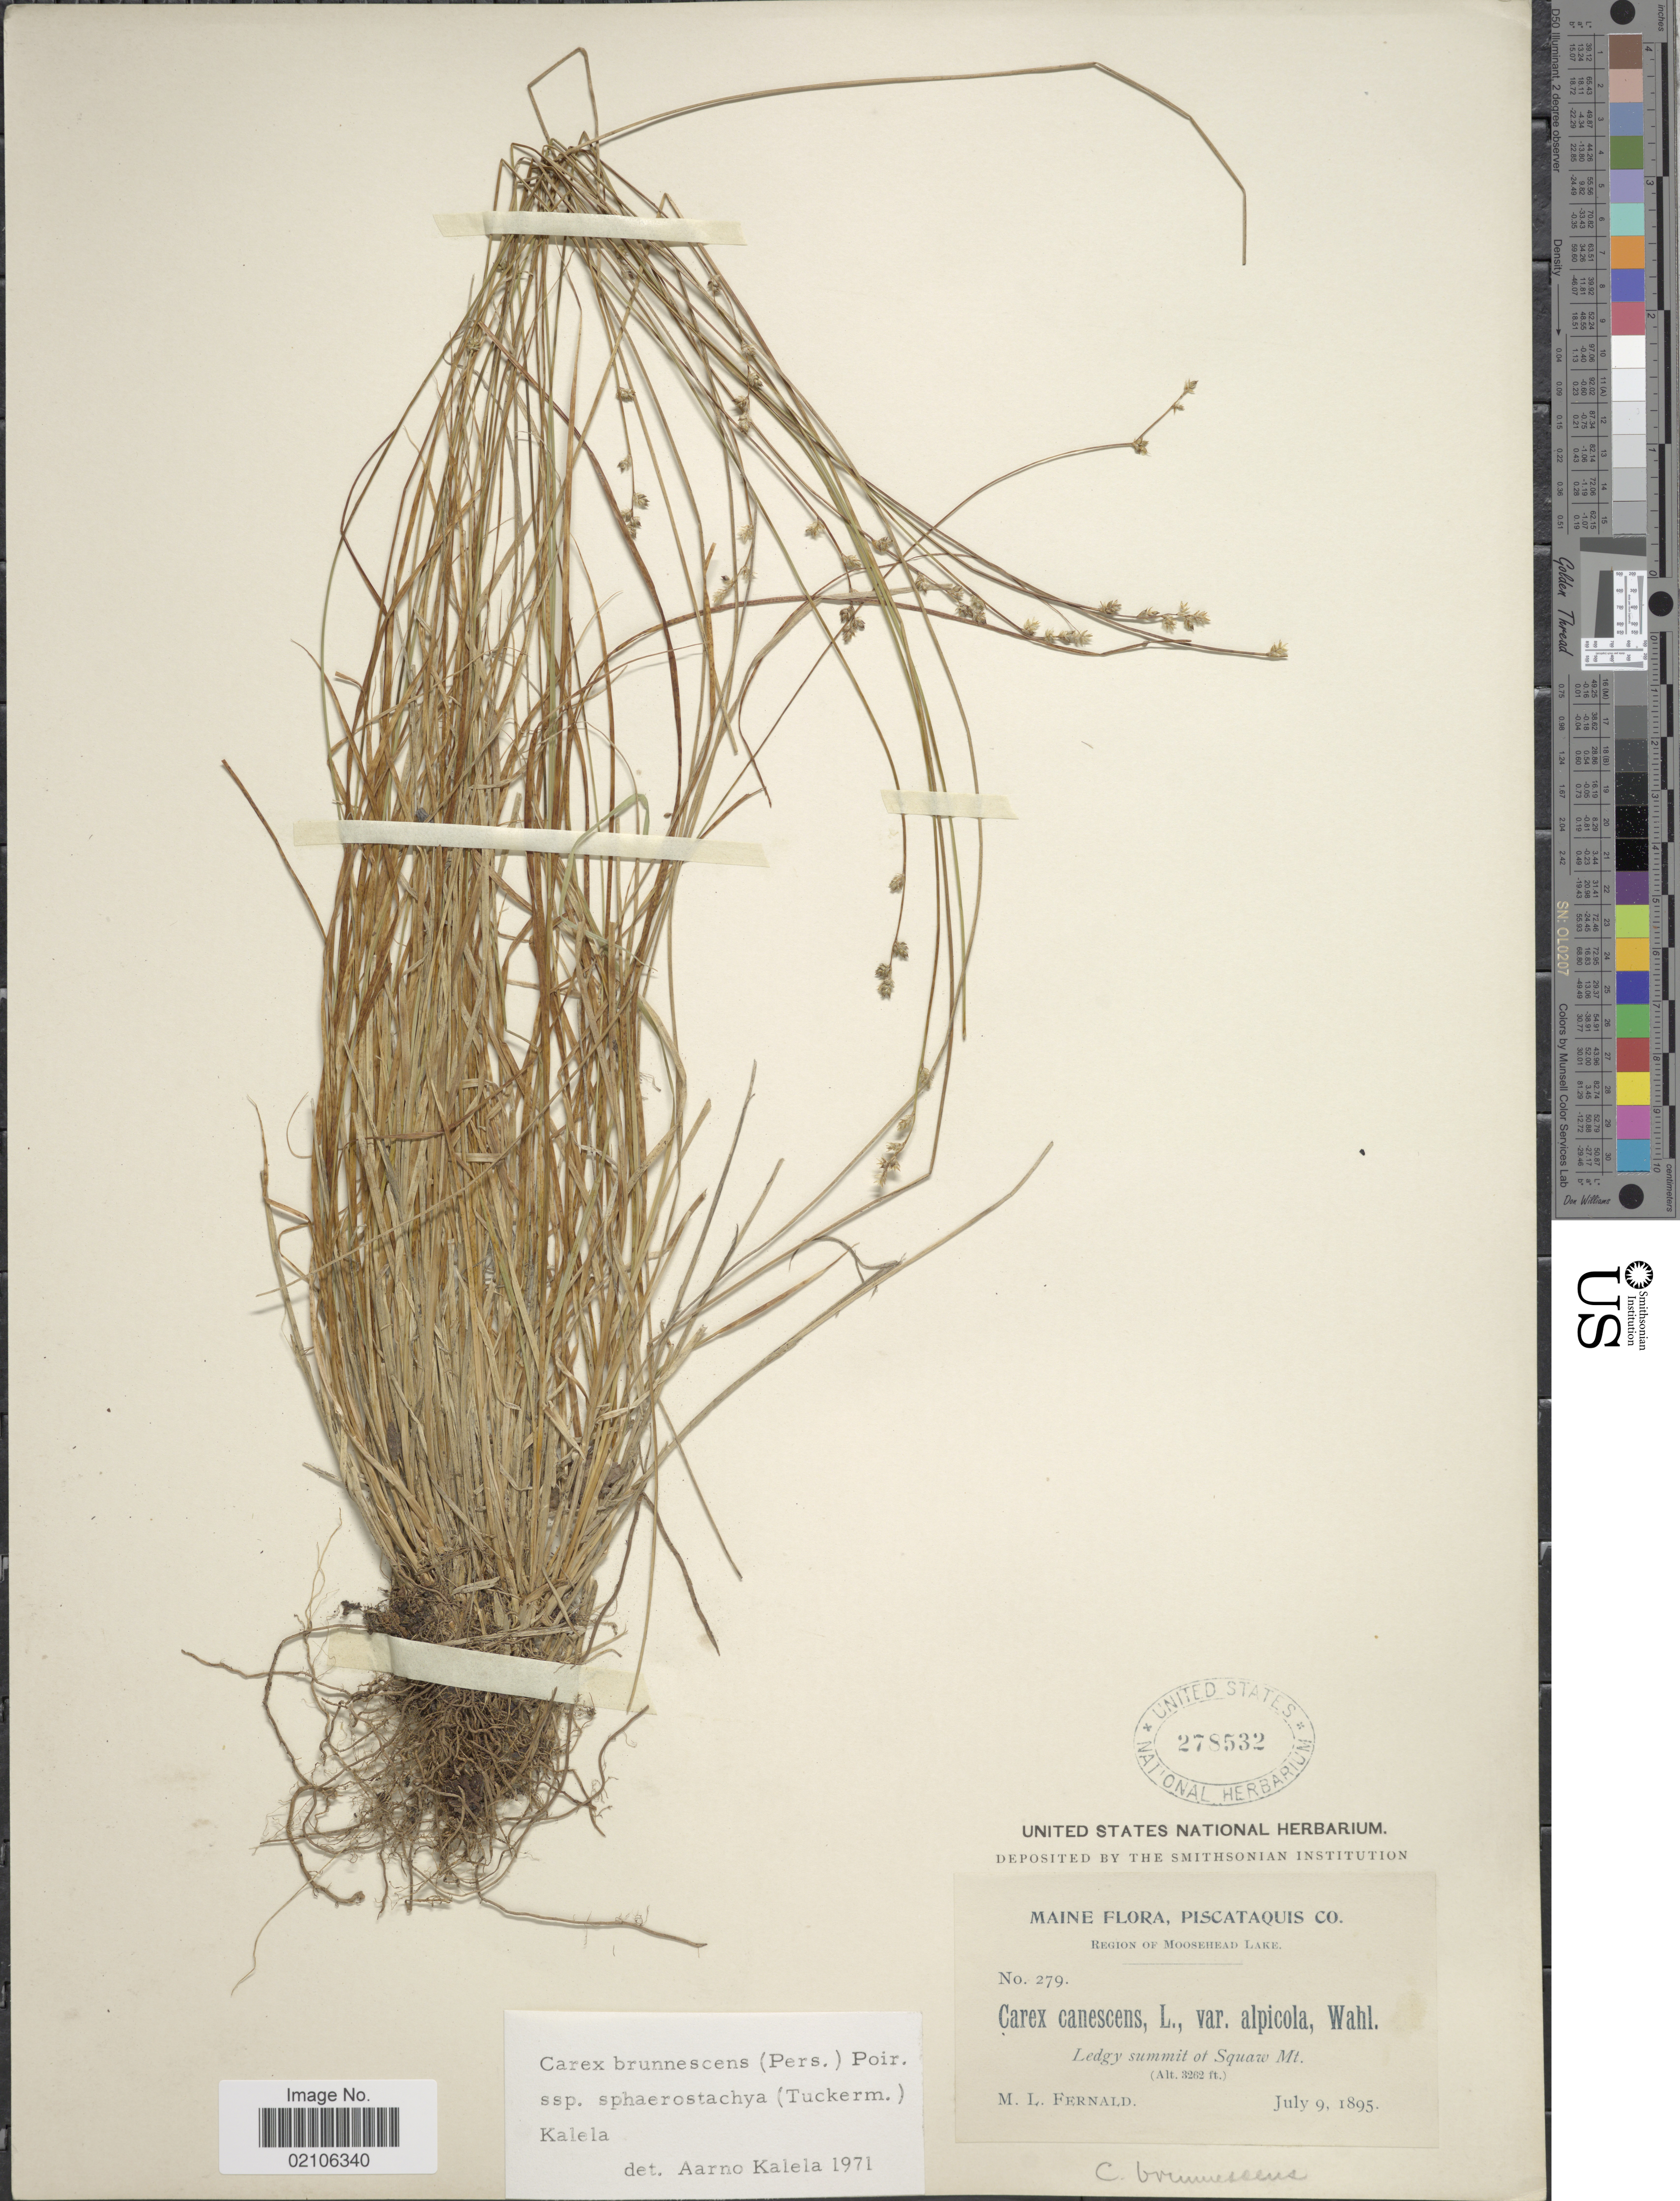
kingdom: Plantae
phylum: Tracheophyta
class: Liliopsida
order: Poales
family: Cyperaceae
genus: Carex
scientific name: Carex brunnescens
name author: (Pers.) Poir.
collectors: M. L. Fernald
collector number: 279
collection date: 1895-07-09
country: United States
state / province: Maine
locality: Piscataquis Co., region of Moosehead Lake, ledgy summit of Squaw Mt.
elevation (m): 994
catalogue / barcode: US 278532